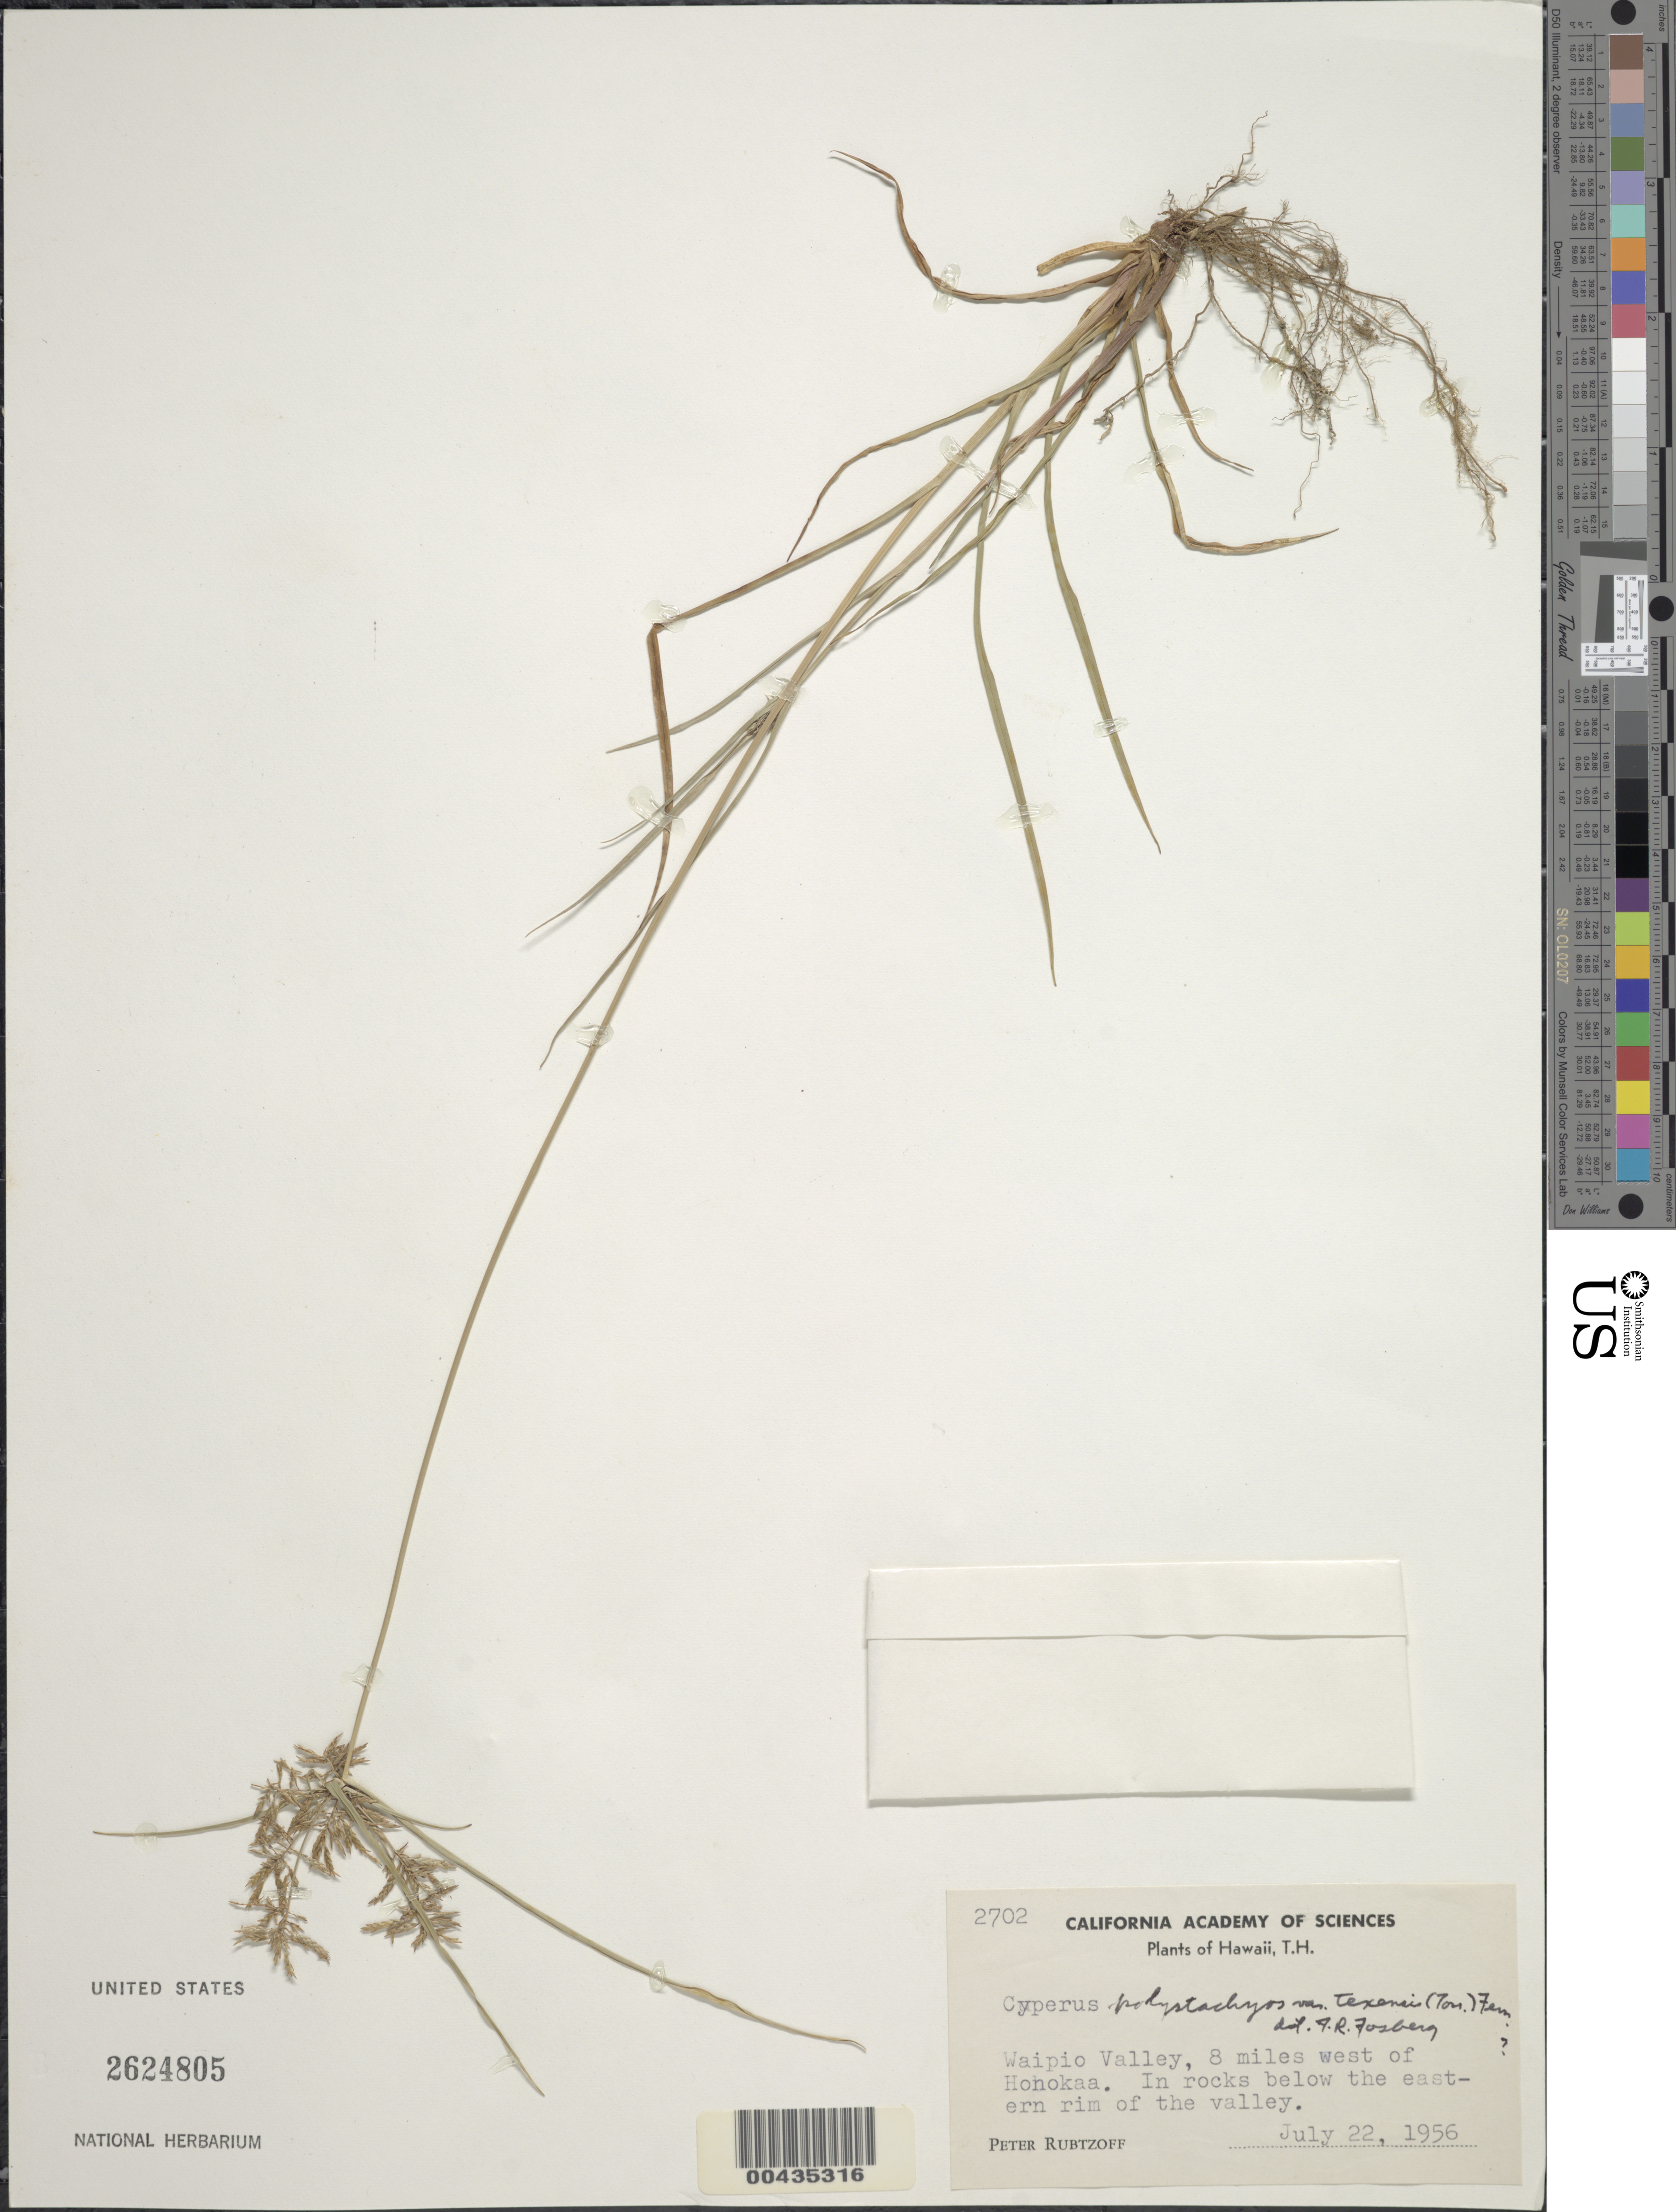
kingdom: Plantae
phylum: Tracheophyta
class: Liliopsida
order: Poales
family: Cyperaceae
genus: Cyperus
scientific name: Cyperus polystachyos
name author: Rottb.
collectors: P. Rubtzoff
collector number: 2702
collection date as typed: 22 Jul 1956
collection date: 1956-07-22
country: United States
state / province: Hawaii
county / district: Hawaii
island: Hawaii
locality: Waipio Valley, 8 mi W of Hohokaa. In rocks below the eastern rim of the valley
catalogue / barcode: US 2624805